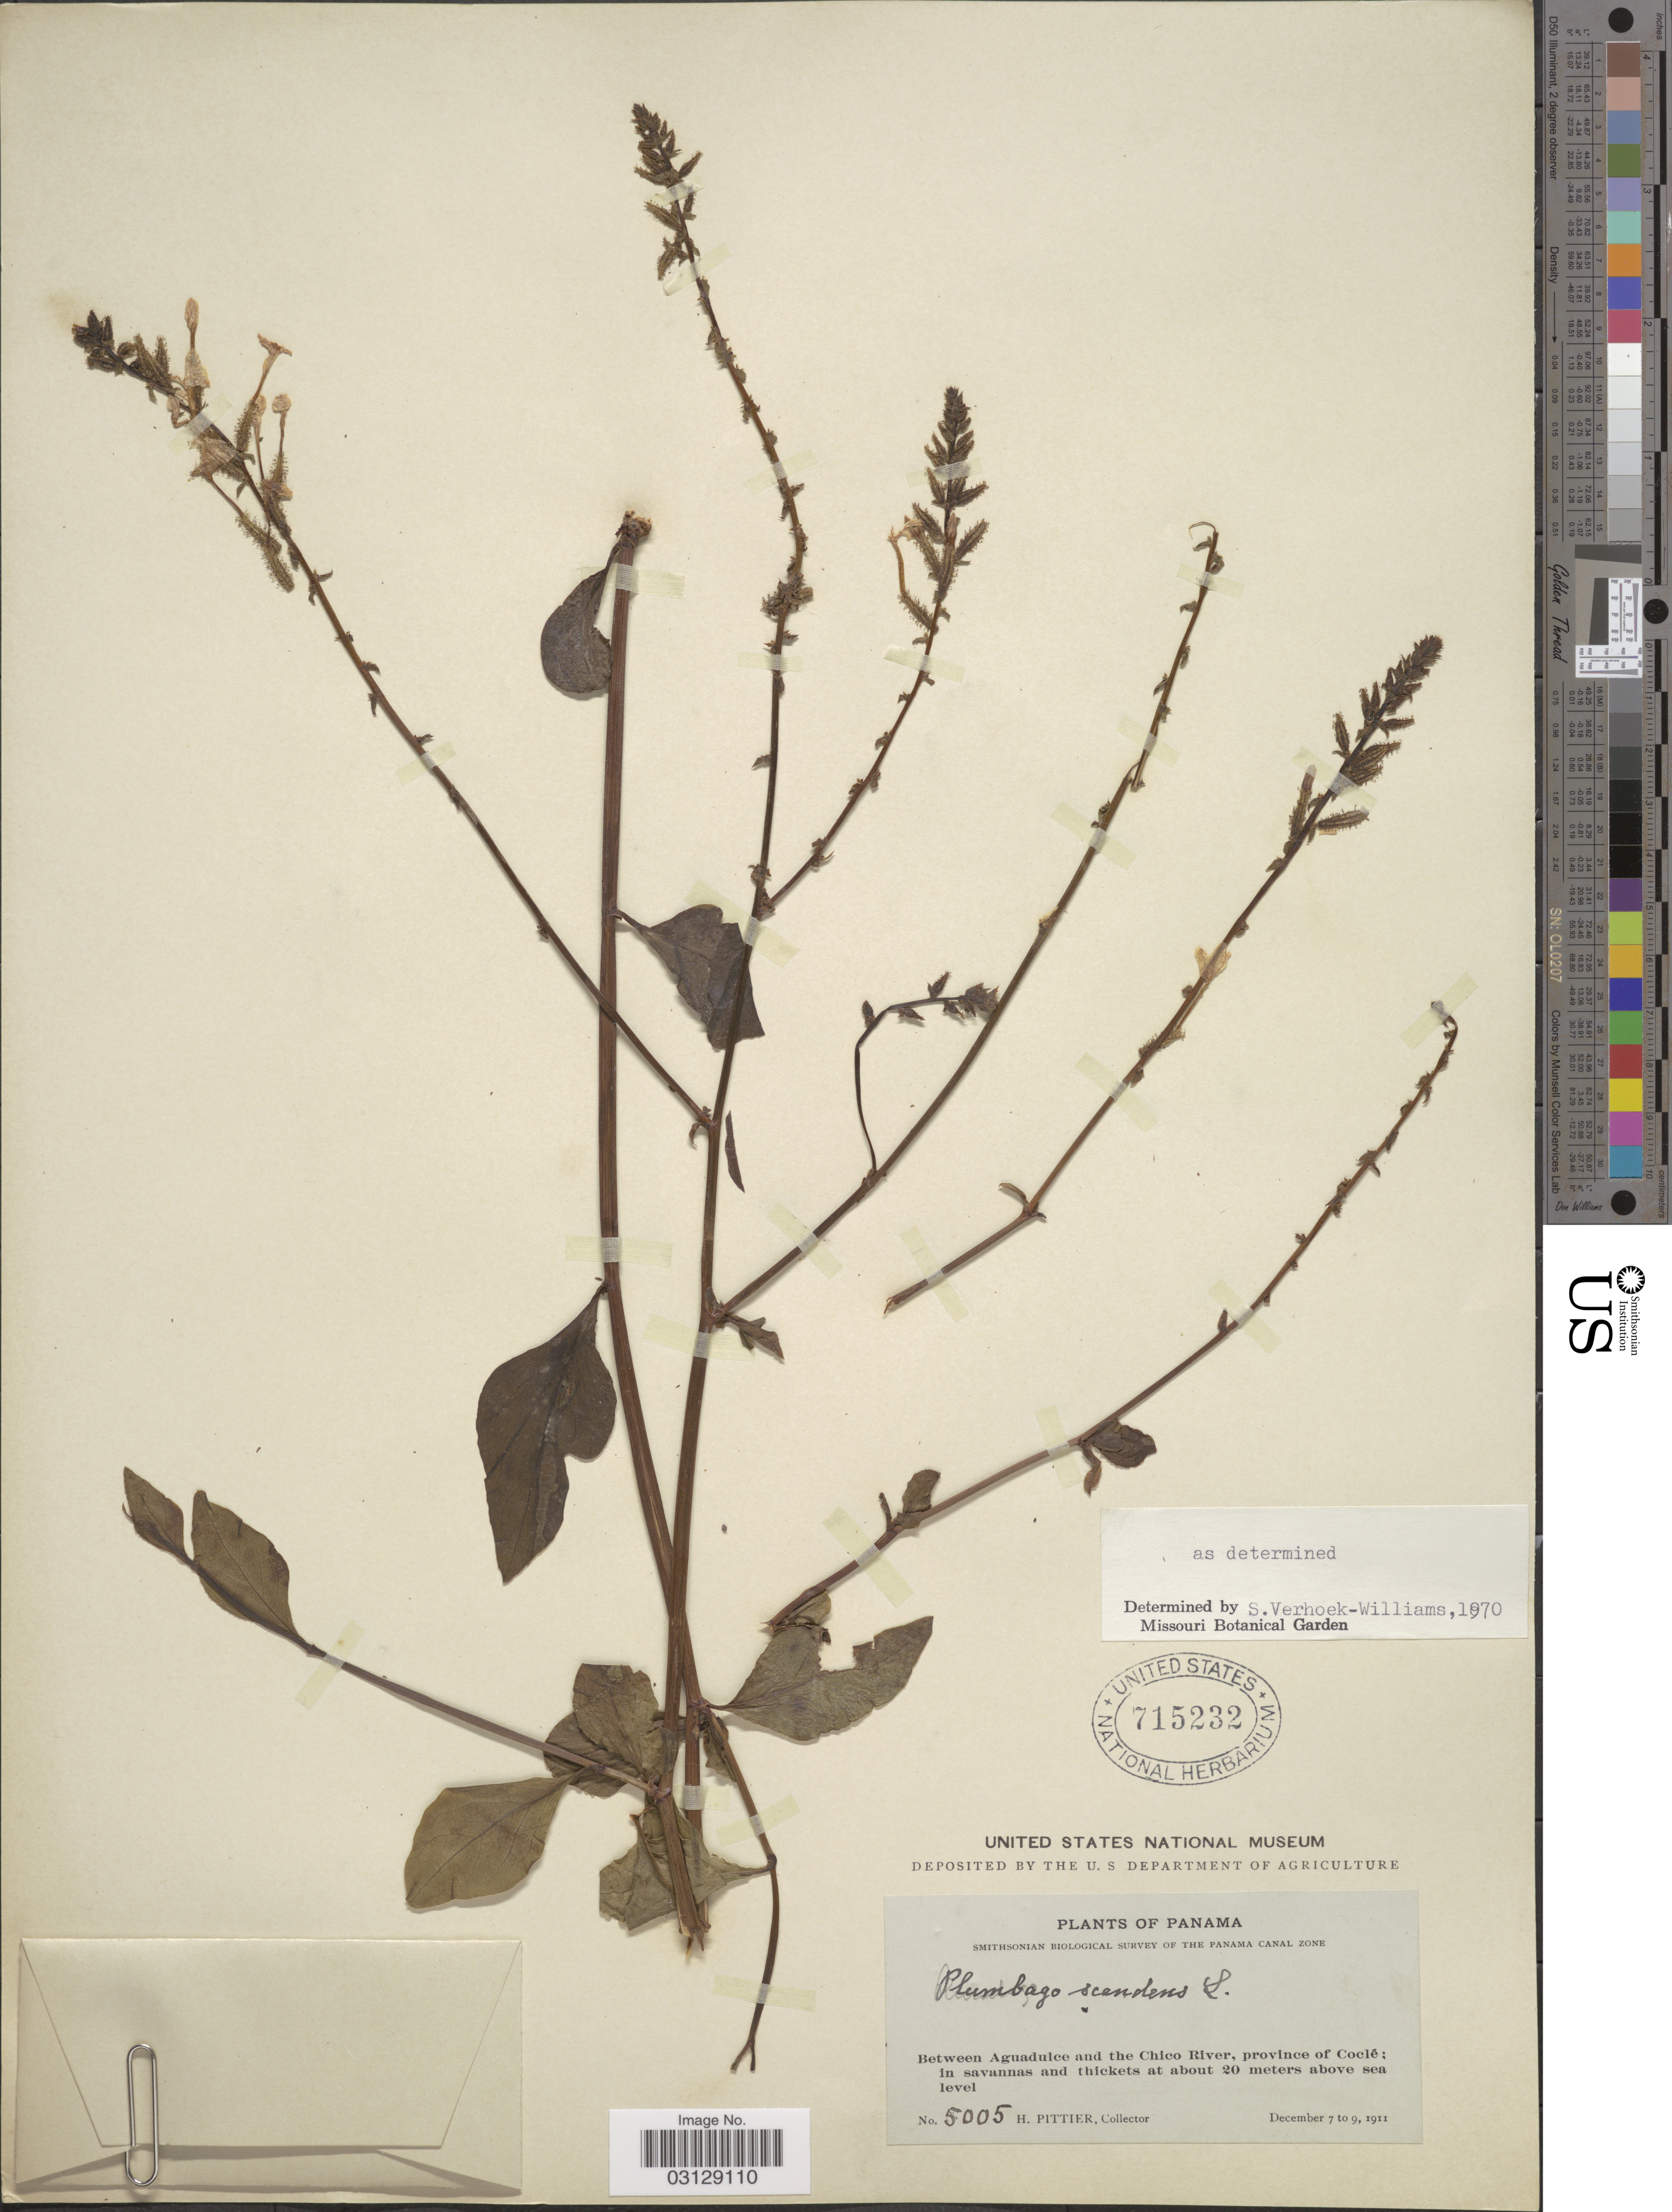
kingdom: Plantae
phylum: Tracheophyta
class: Magnoliopsida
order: Caryophyllales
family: Plumbaginaceae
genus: Plumbago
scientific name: Plumbago scandens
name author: L.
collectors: H. F. Pittier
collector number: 5005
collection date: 1911-12-07/1911-12-09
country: Panama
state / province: Coclé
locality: Between Aguadulce and the Chico River.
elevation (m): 20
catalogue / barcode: US 715232